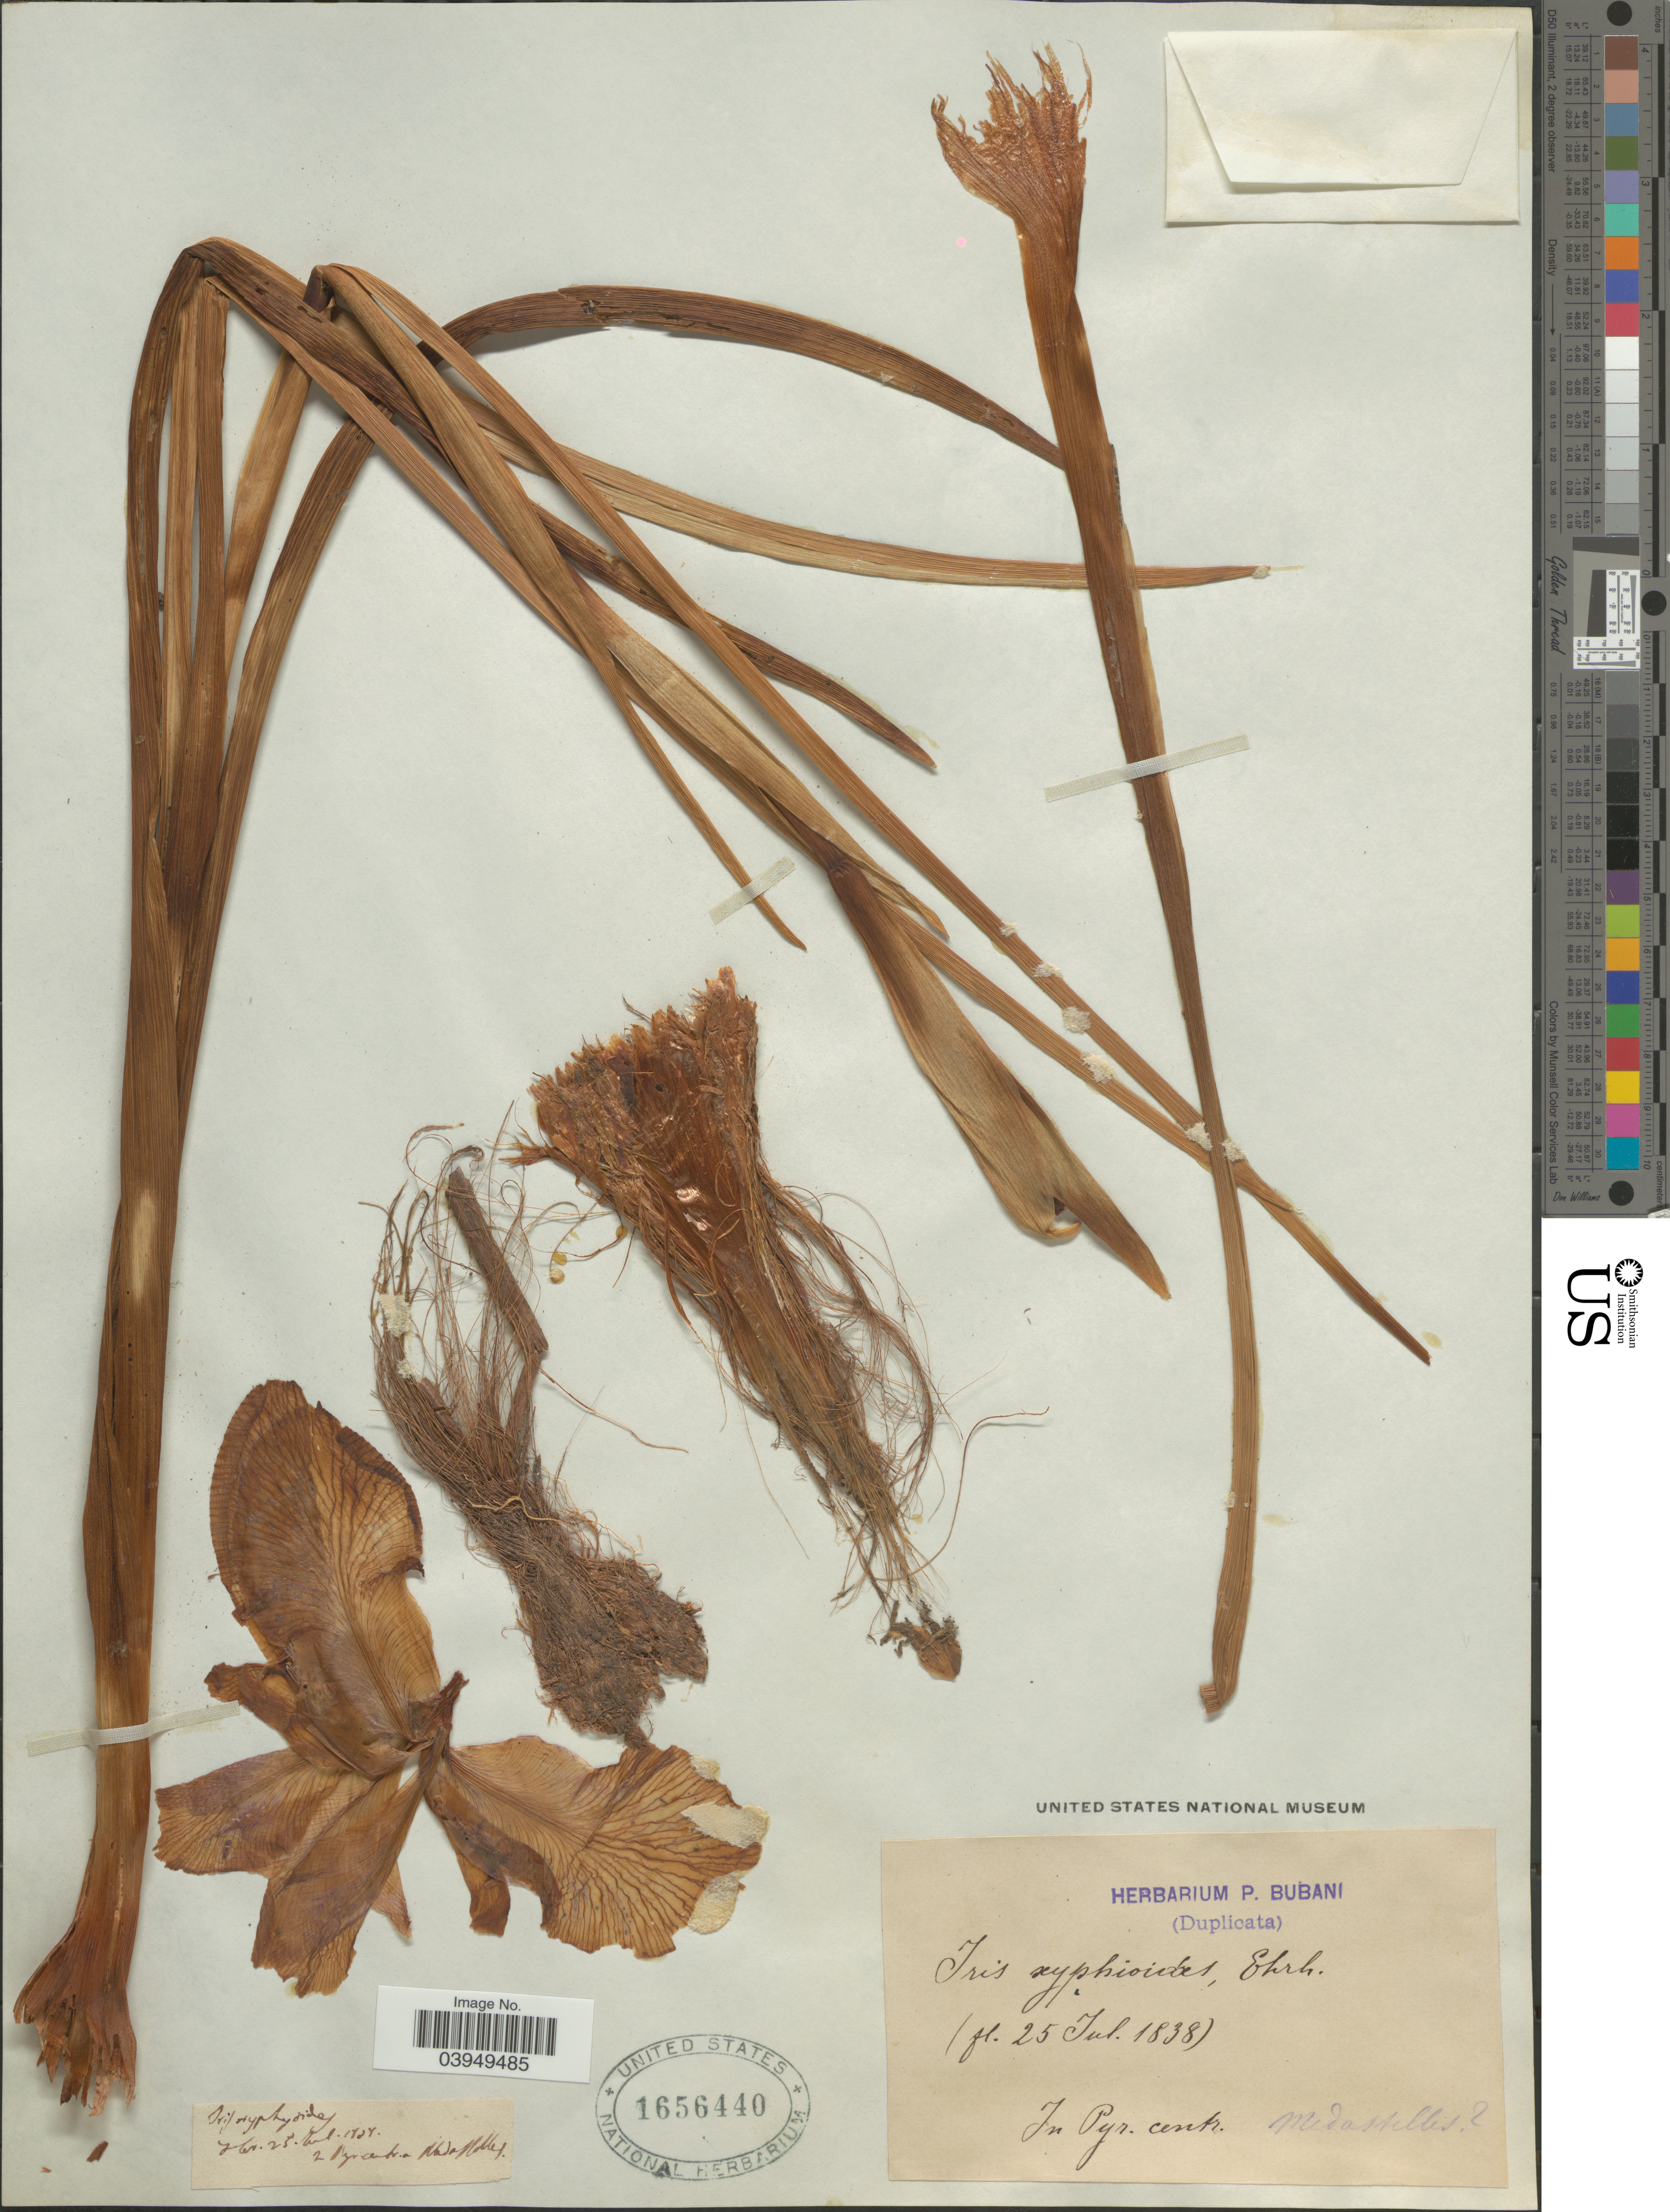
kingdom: Plantae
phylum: Tracheophyta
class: Liliopsida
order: Asparagales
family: Iridaceae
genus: Iris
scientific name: Iris xiphioides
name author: Ehrh.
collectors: ex herb. P. Bubani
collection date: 1838-07-25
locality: In Pyr. centr. Medastelles. [interpreted]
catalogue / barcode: US 1656440